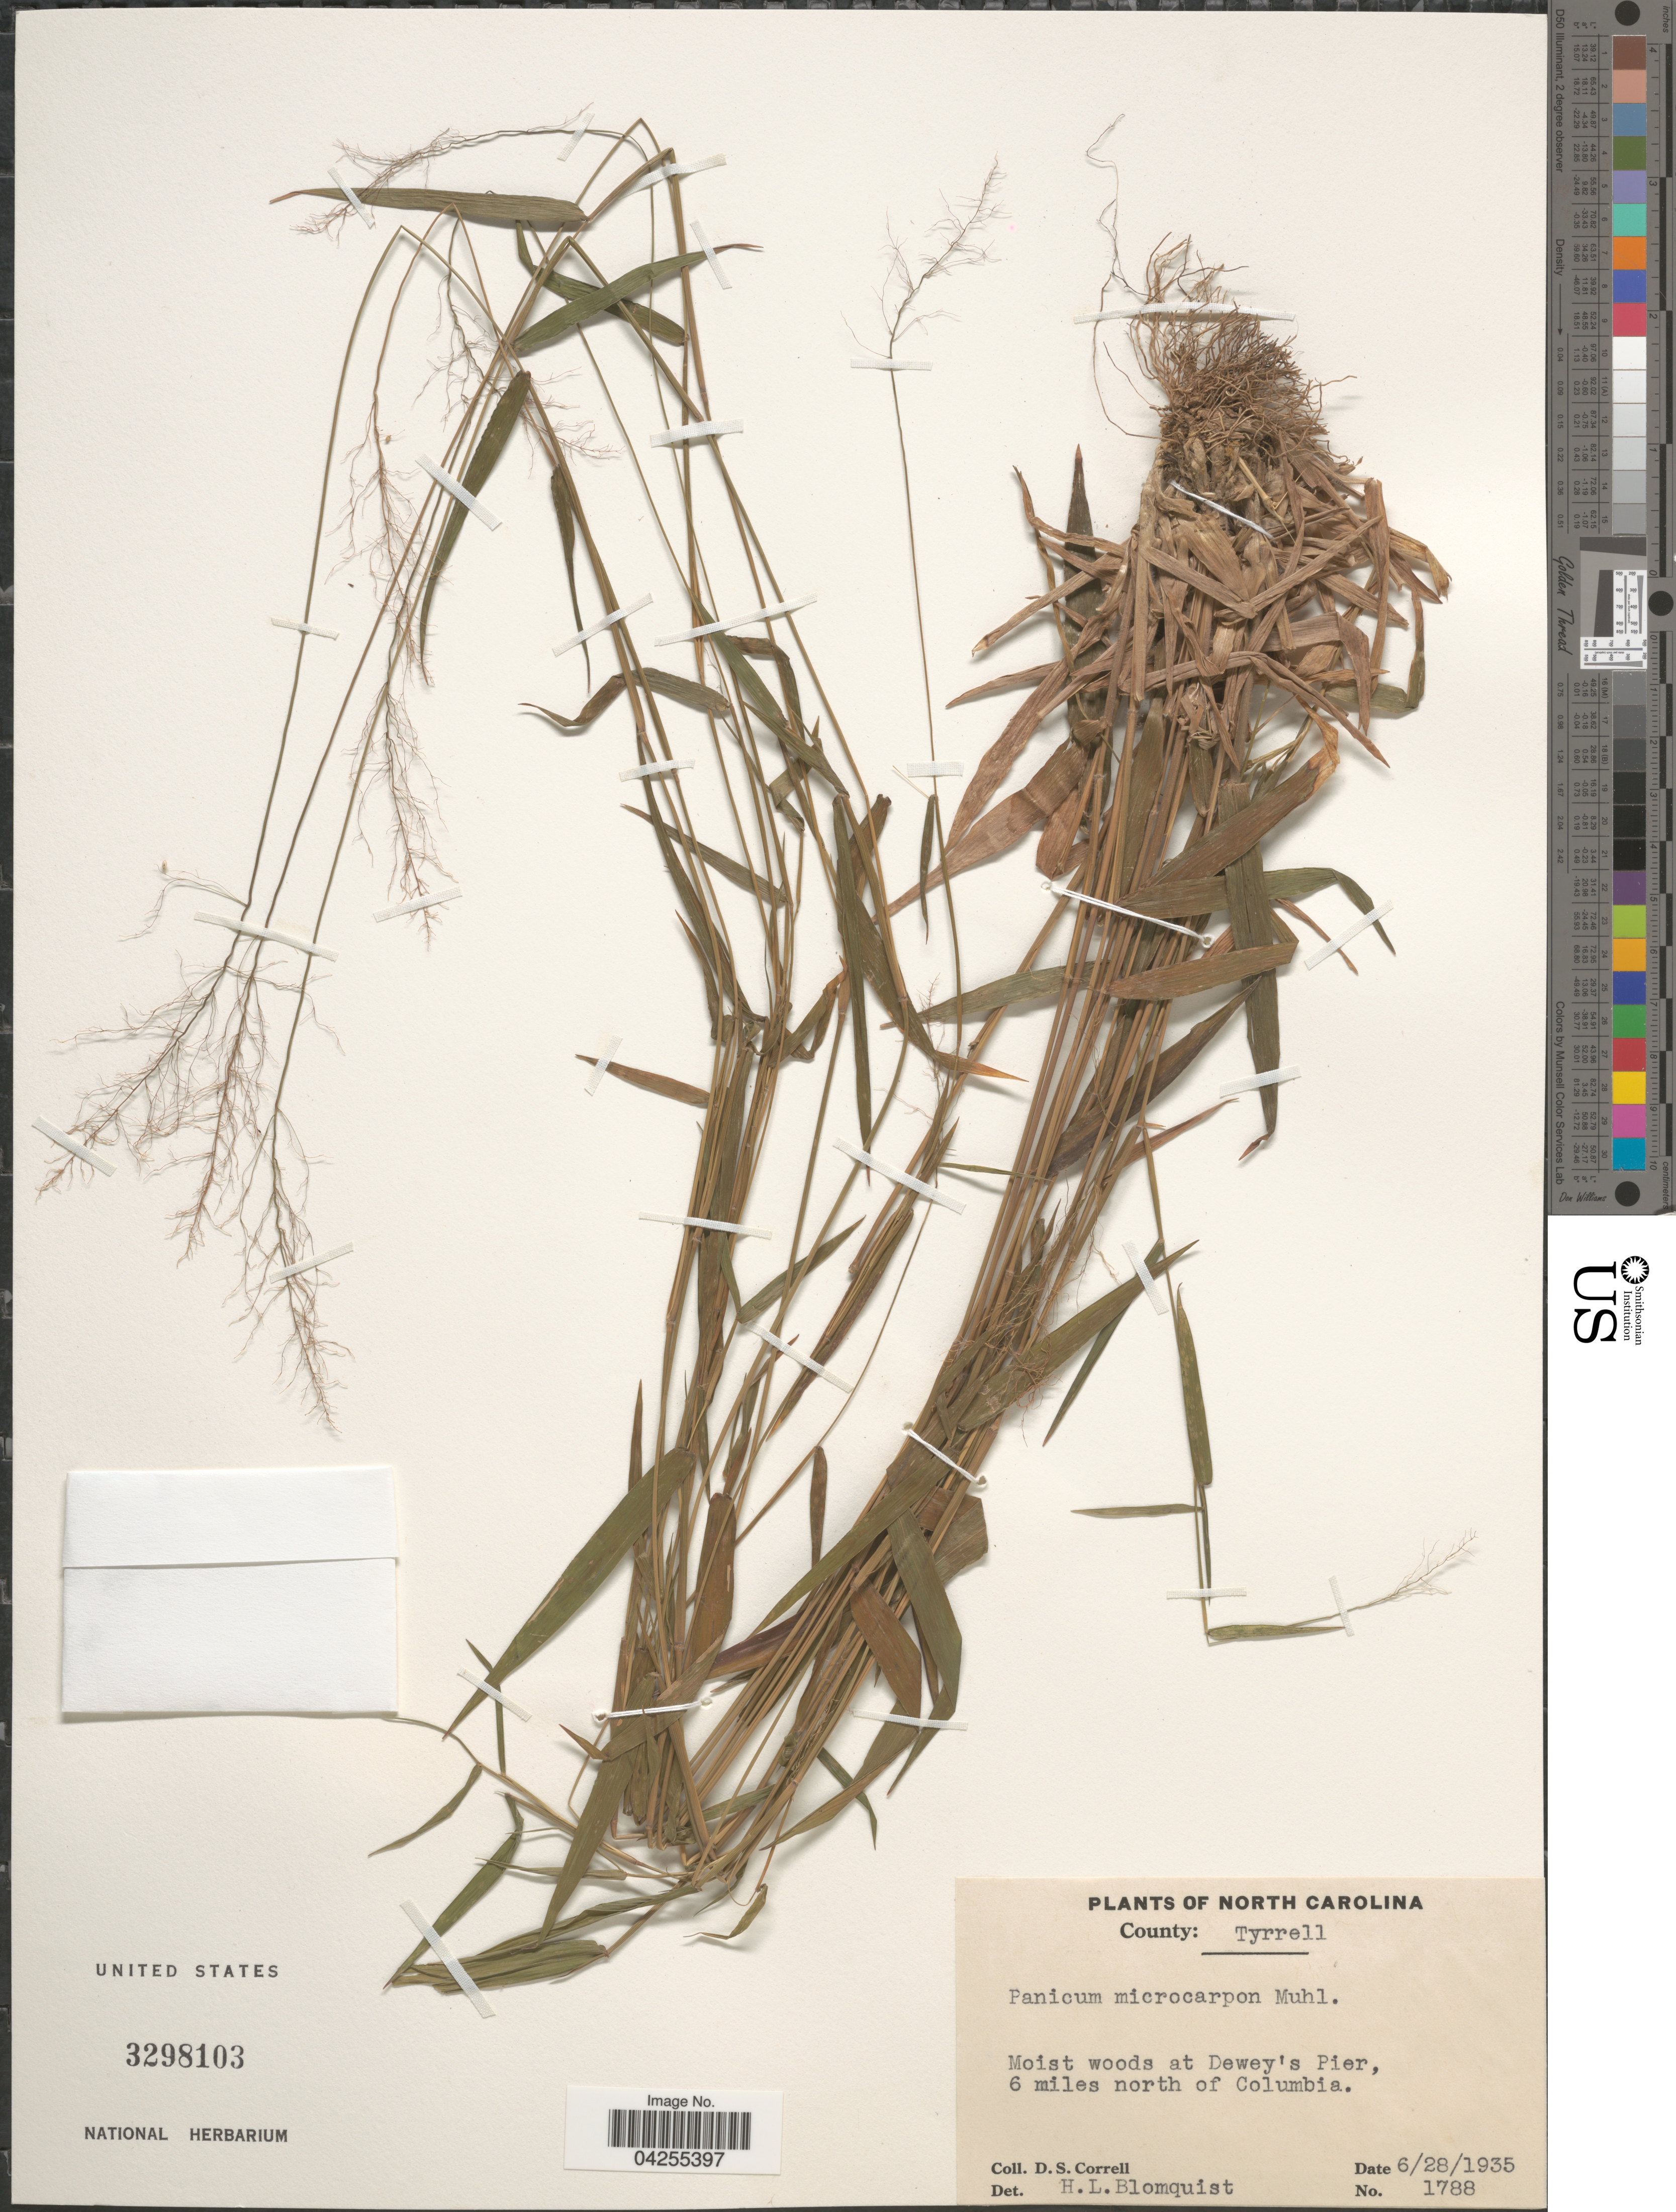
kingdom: Plantae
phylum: Tracheophyta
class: Liliopsida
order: Poales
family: Poaceae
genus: Dichanthelium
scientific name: Dichanthelium dichotomum var. dichotomum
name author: (L.) Gould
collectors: D. S. Correll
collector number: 1788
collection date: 1935-06-28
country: United States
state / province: North Carolina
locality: County: Tyrrell. Moist woods at Dewey's Pier, 6 miles north of Columbia.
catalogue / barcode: US 3298103